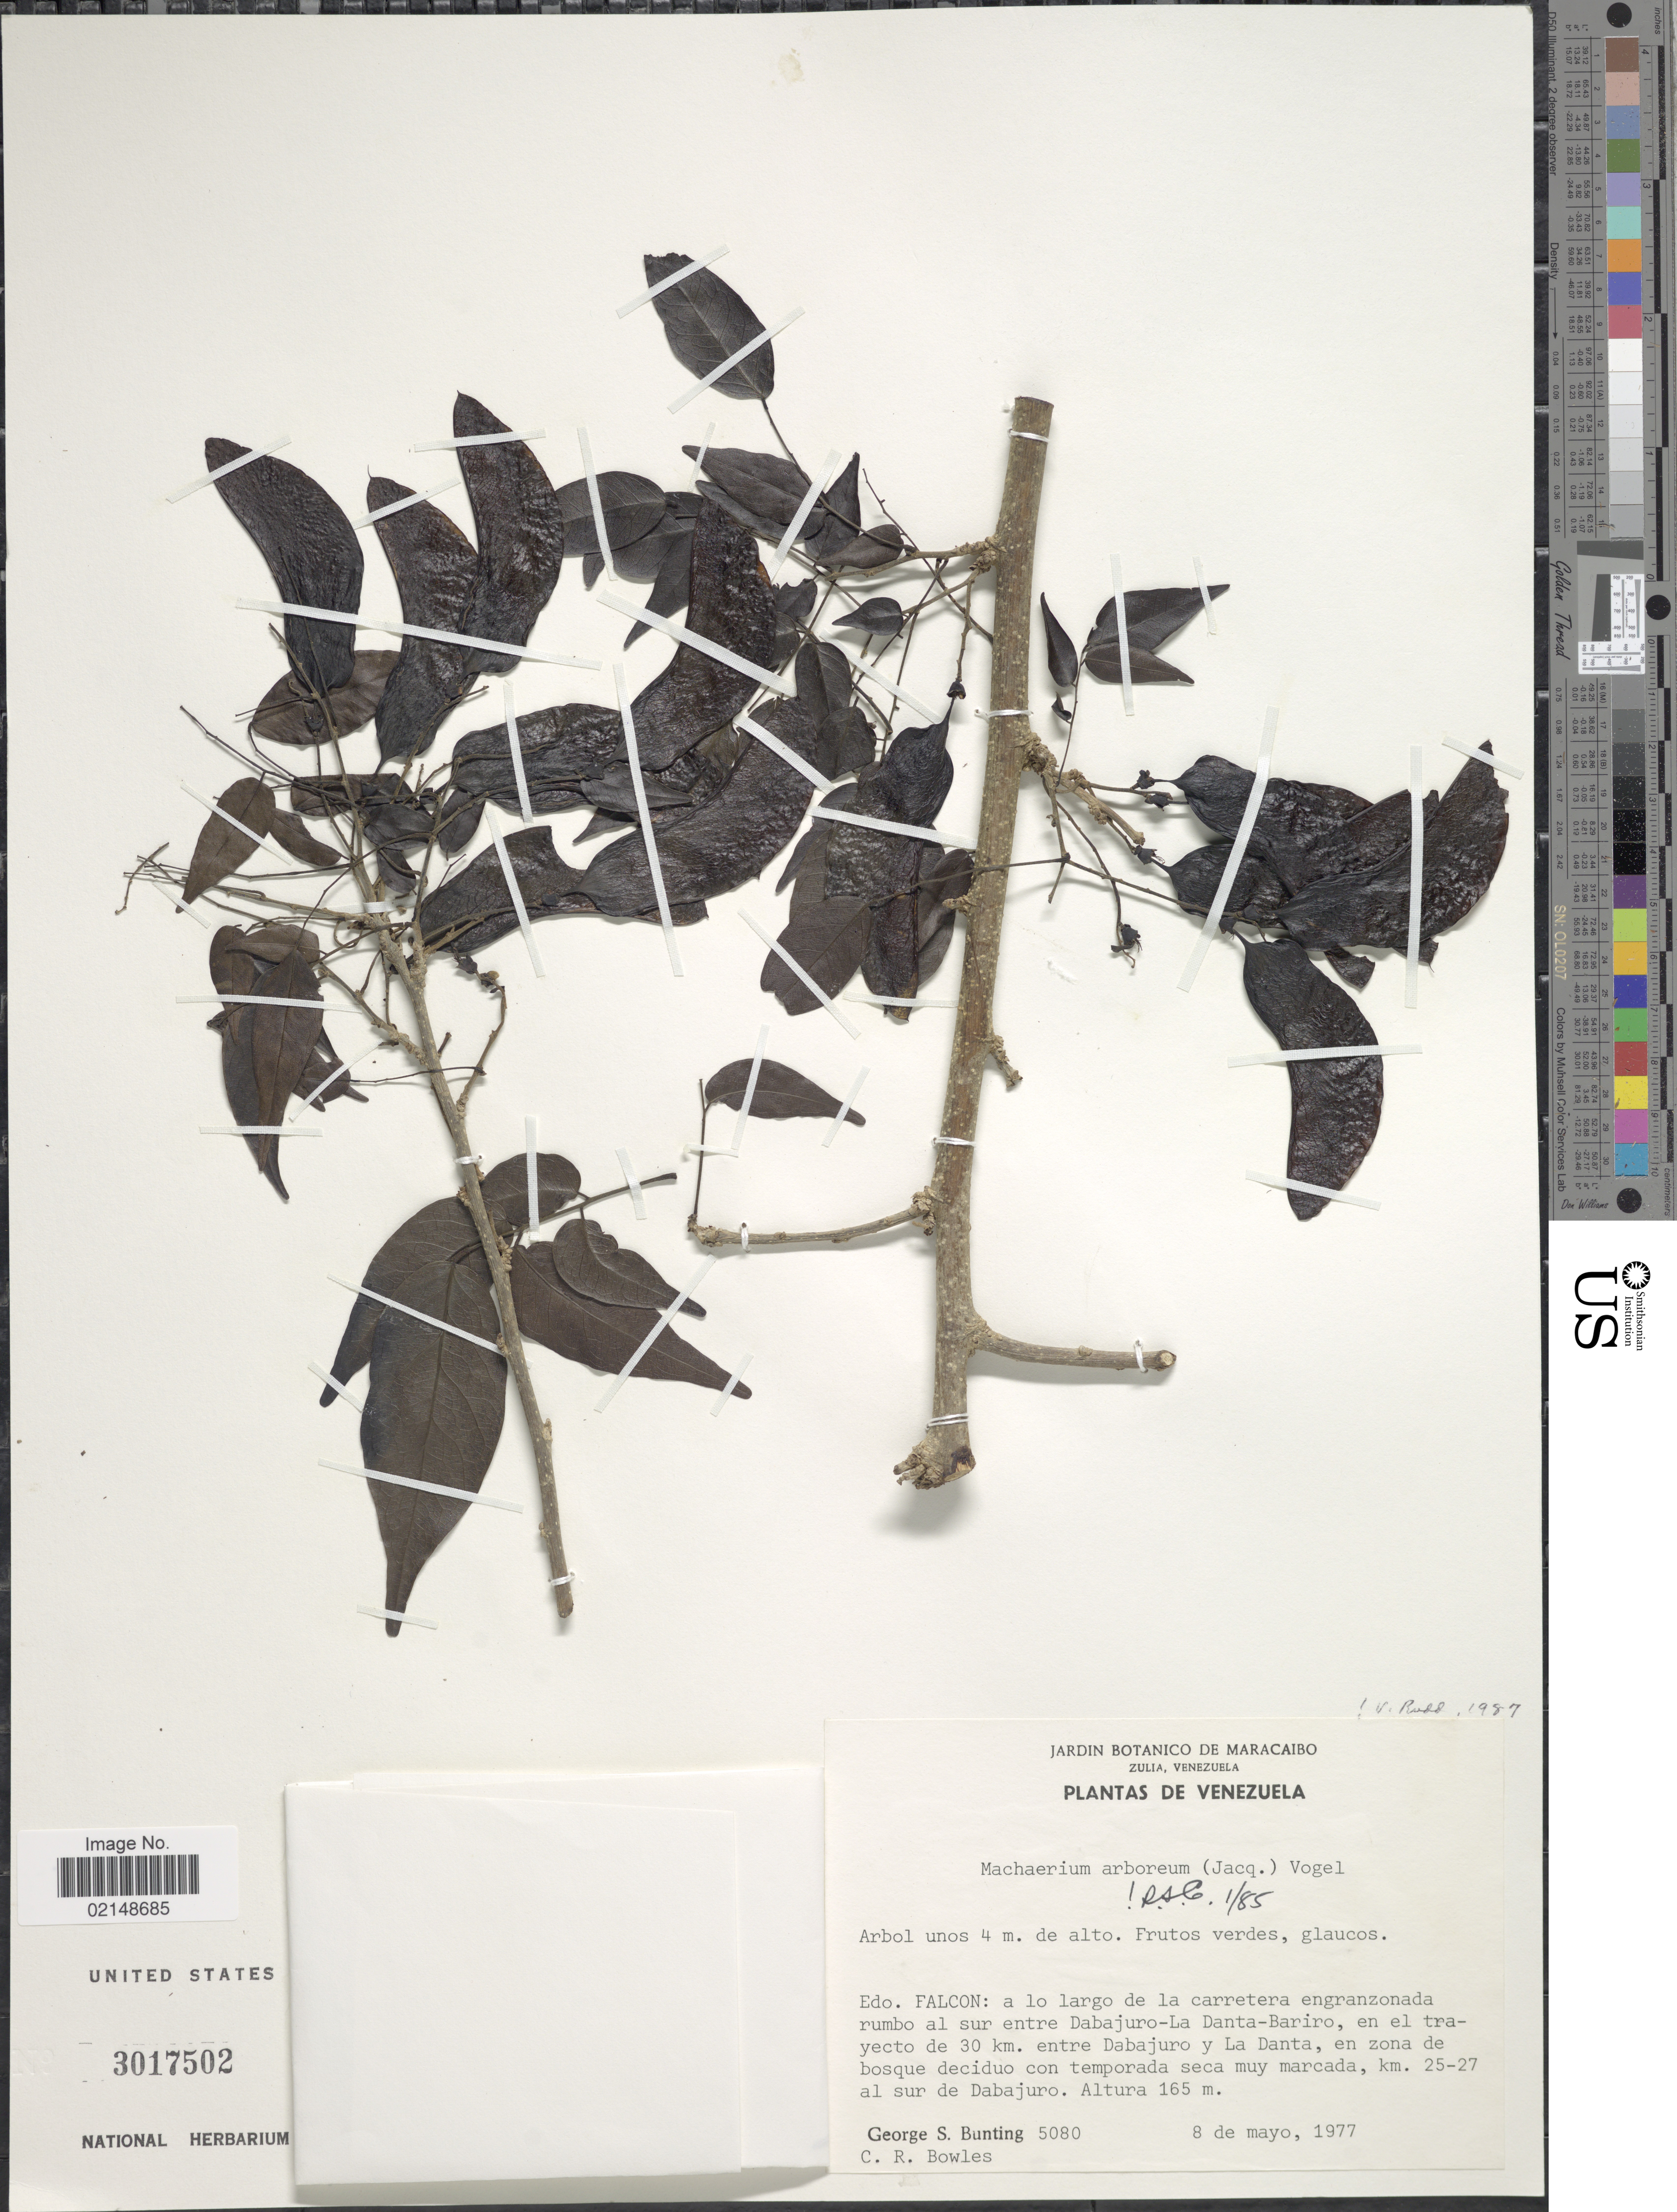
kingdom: Plantae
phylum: Tracheophyta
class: Magnoliopsida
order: Fabales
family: Fabaceae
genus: Machaerium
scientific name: Machaerium arboreum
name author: (Jacq.) Benth.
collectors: G. S. Bunting & C. Bowles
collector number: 5080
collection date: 1977-05-08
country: Venezuela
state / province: Falcón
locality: Al sur entre Dabajuro-La-Danta-Bariro, en el trayecto de 30 km entre Dabajuro y La Danta, km 25-27 al sur de Dabajuro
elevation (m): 165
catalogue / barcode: US 3017502